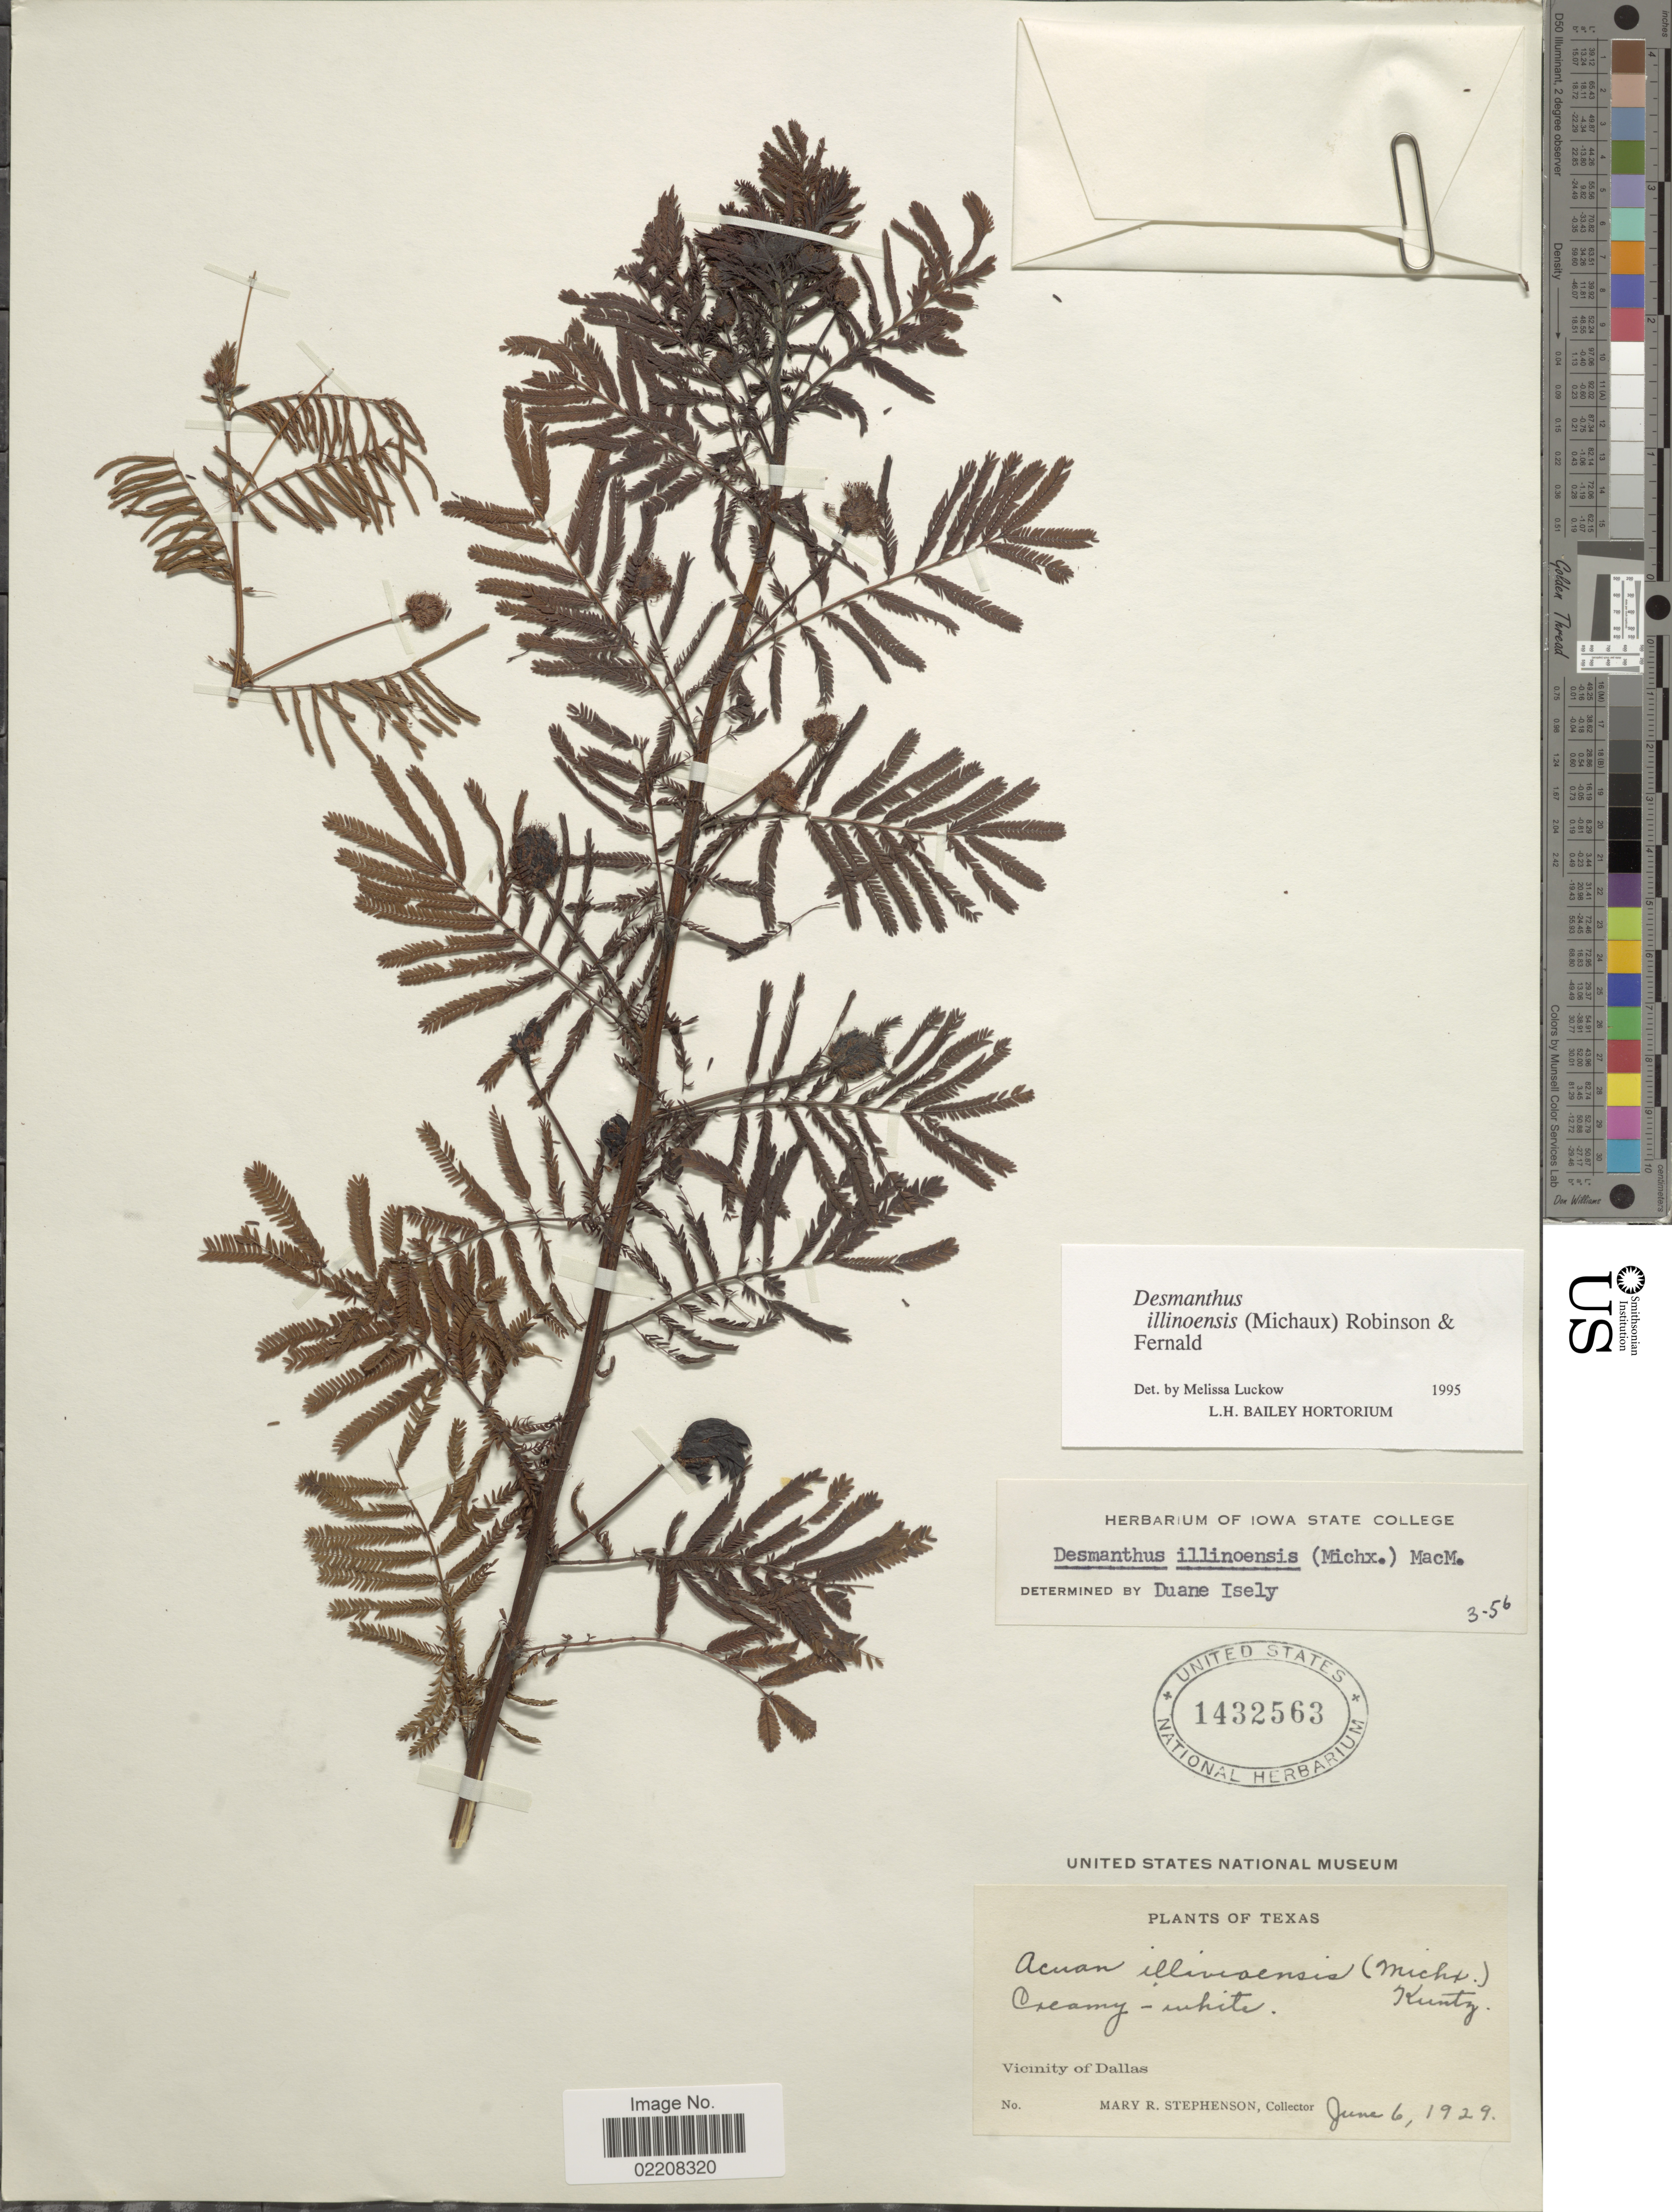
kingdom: Plantae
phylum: Tracheophyta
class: Magnoliopsida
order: Fabales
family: Fabaceae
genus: Desmanthus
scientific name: Desmanthus illinoensis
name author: (Michx.) MacMill.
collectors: M. Stephenson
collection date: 1929-06-06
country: United States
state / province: Texas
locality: Vicinity of Dallas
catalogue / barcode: US 1432563